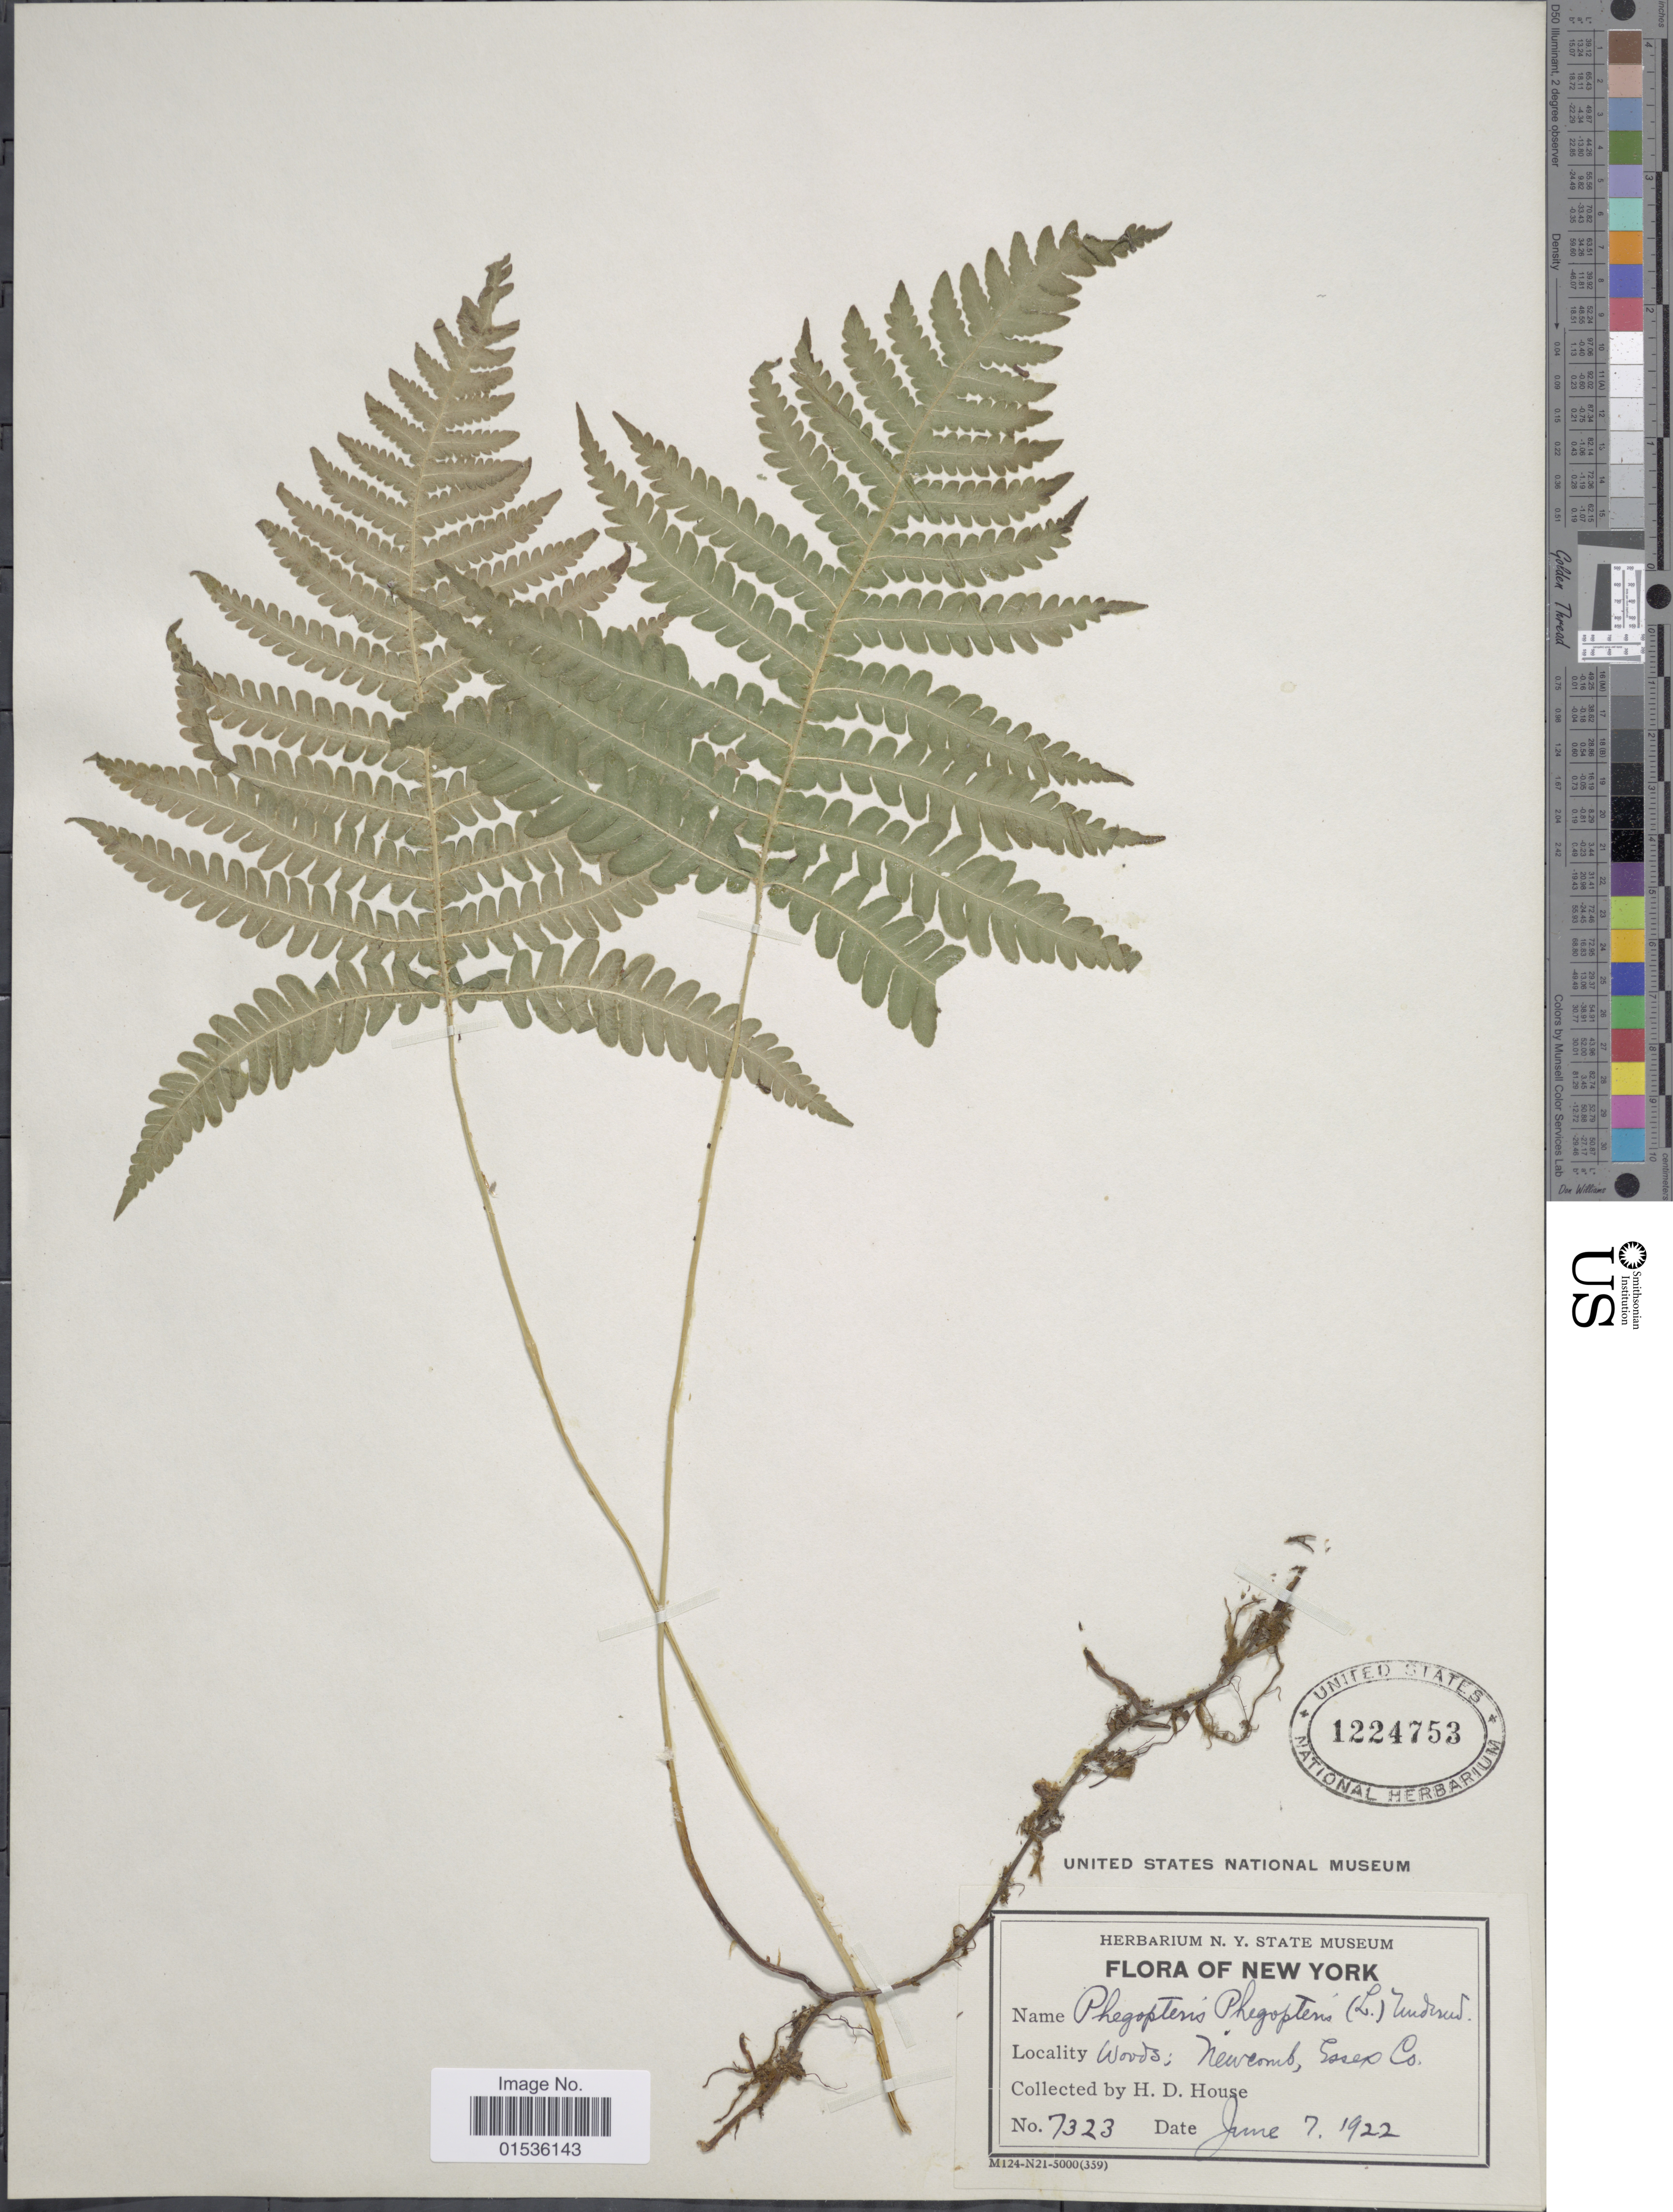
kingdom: Plantae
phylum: Tracheophyta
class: Polypodiopsida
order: Polypodiales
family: Thelypteridaceae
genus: Phegopteris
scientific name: Phegopteris connectilis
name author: (Michx.) Watt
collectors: H. D. House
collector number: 7323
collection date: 1922-06-07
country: United States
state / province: New York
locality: Woods; Newcomb, Essex Co.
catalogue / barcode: US 1224753